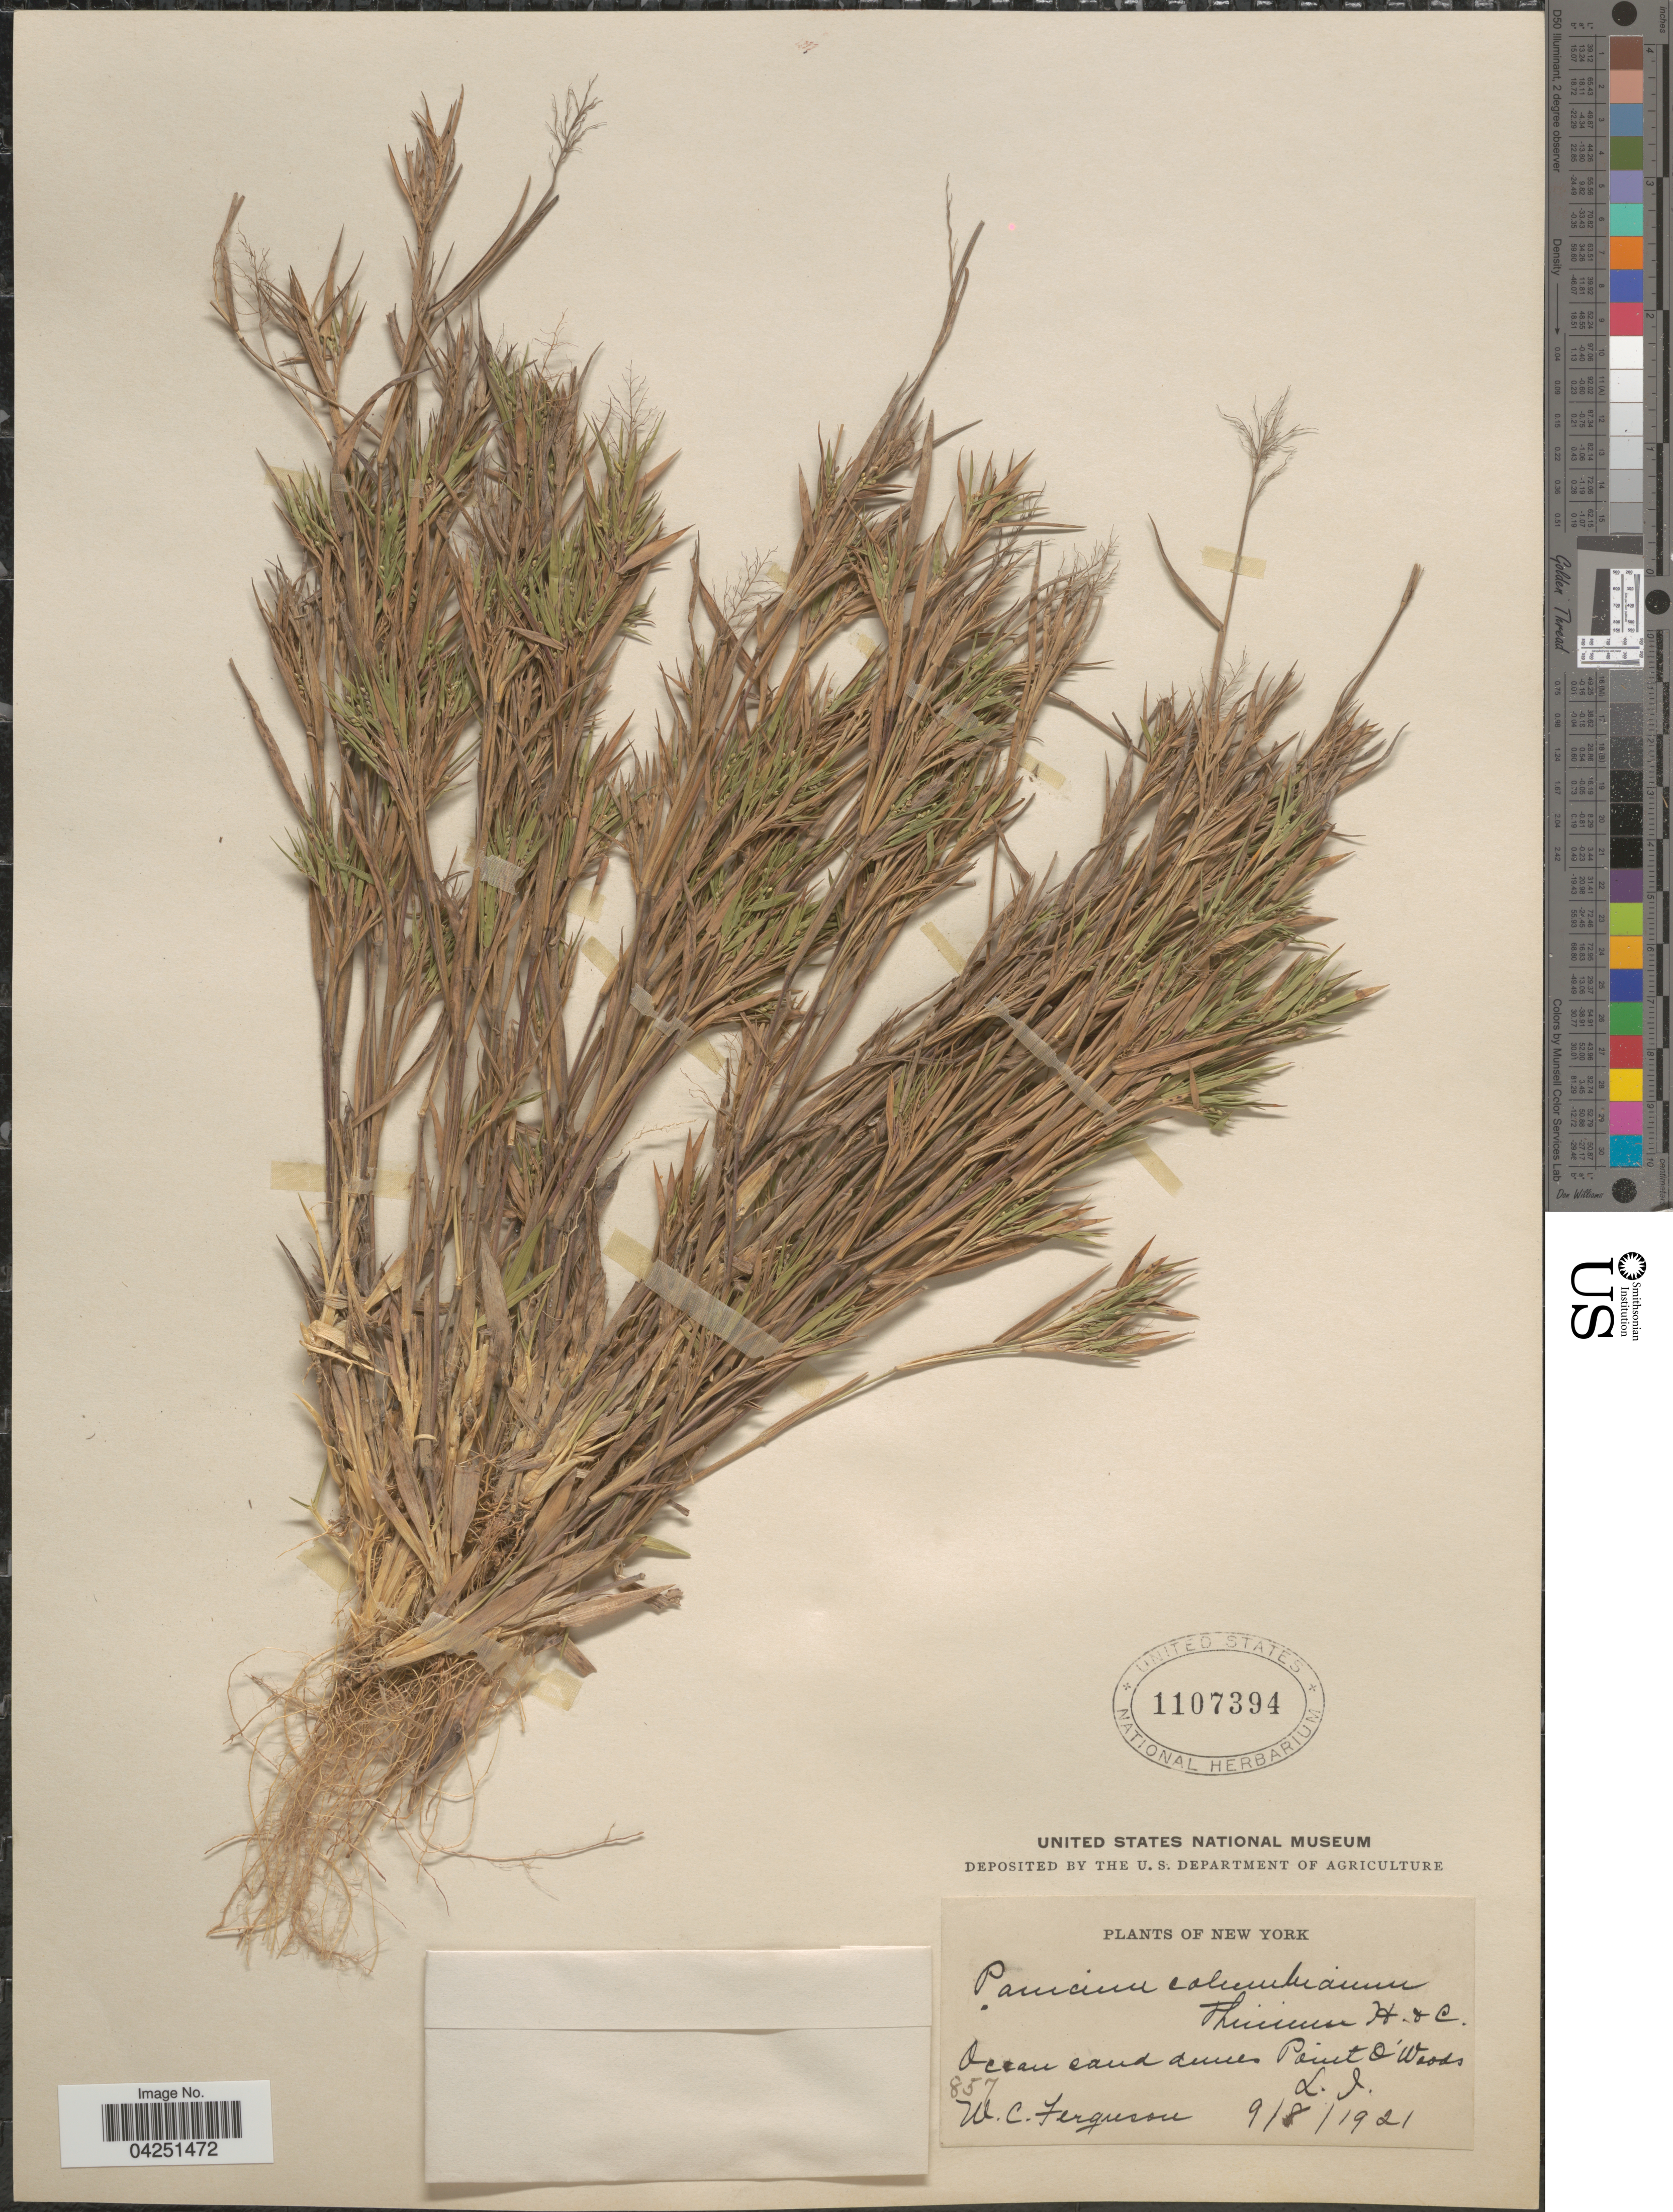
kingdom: Plantae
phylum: Tracheophyta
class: Liliopsida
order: Poales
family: Poaceae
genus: Dichanthelium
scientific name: Dichanthelium acuminatum var. acuminatum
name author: (Sw.) Gould & C.A. Clark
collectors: W. Ferguson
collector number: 857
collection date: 1921-09-08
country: United States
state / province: New York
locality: Ocean sand dunes Point d'Woods.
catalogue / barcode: US 1107394